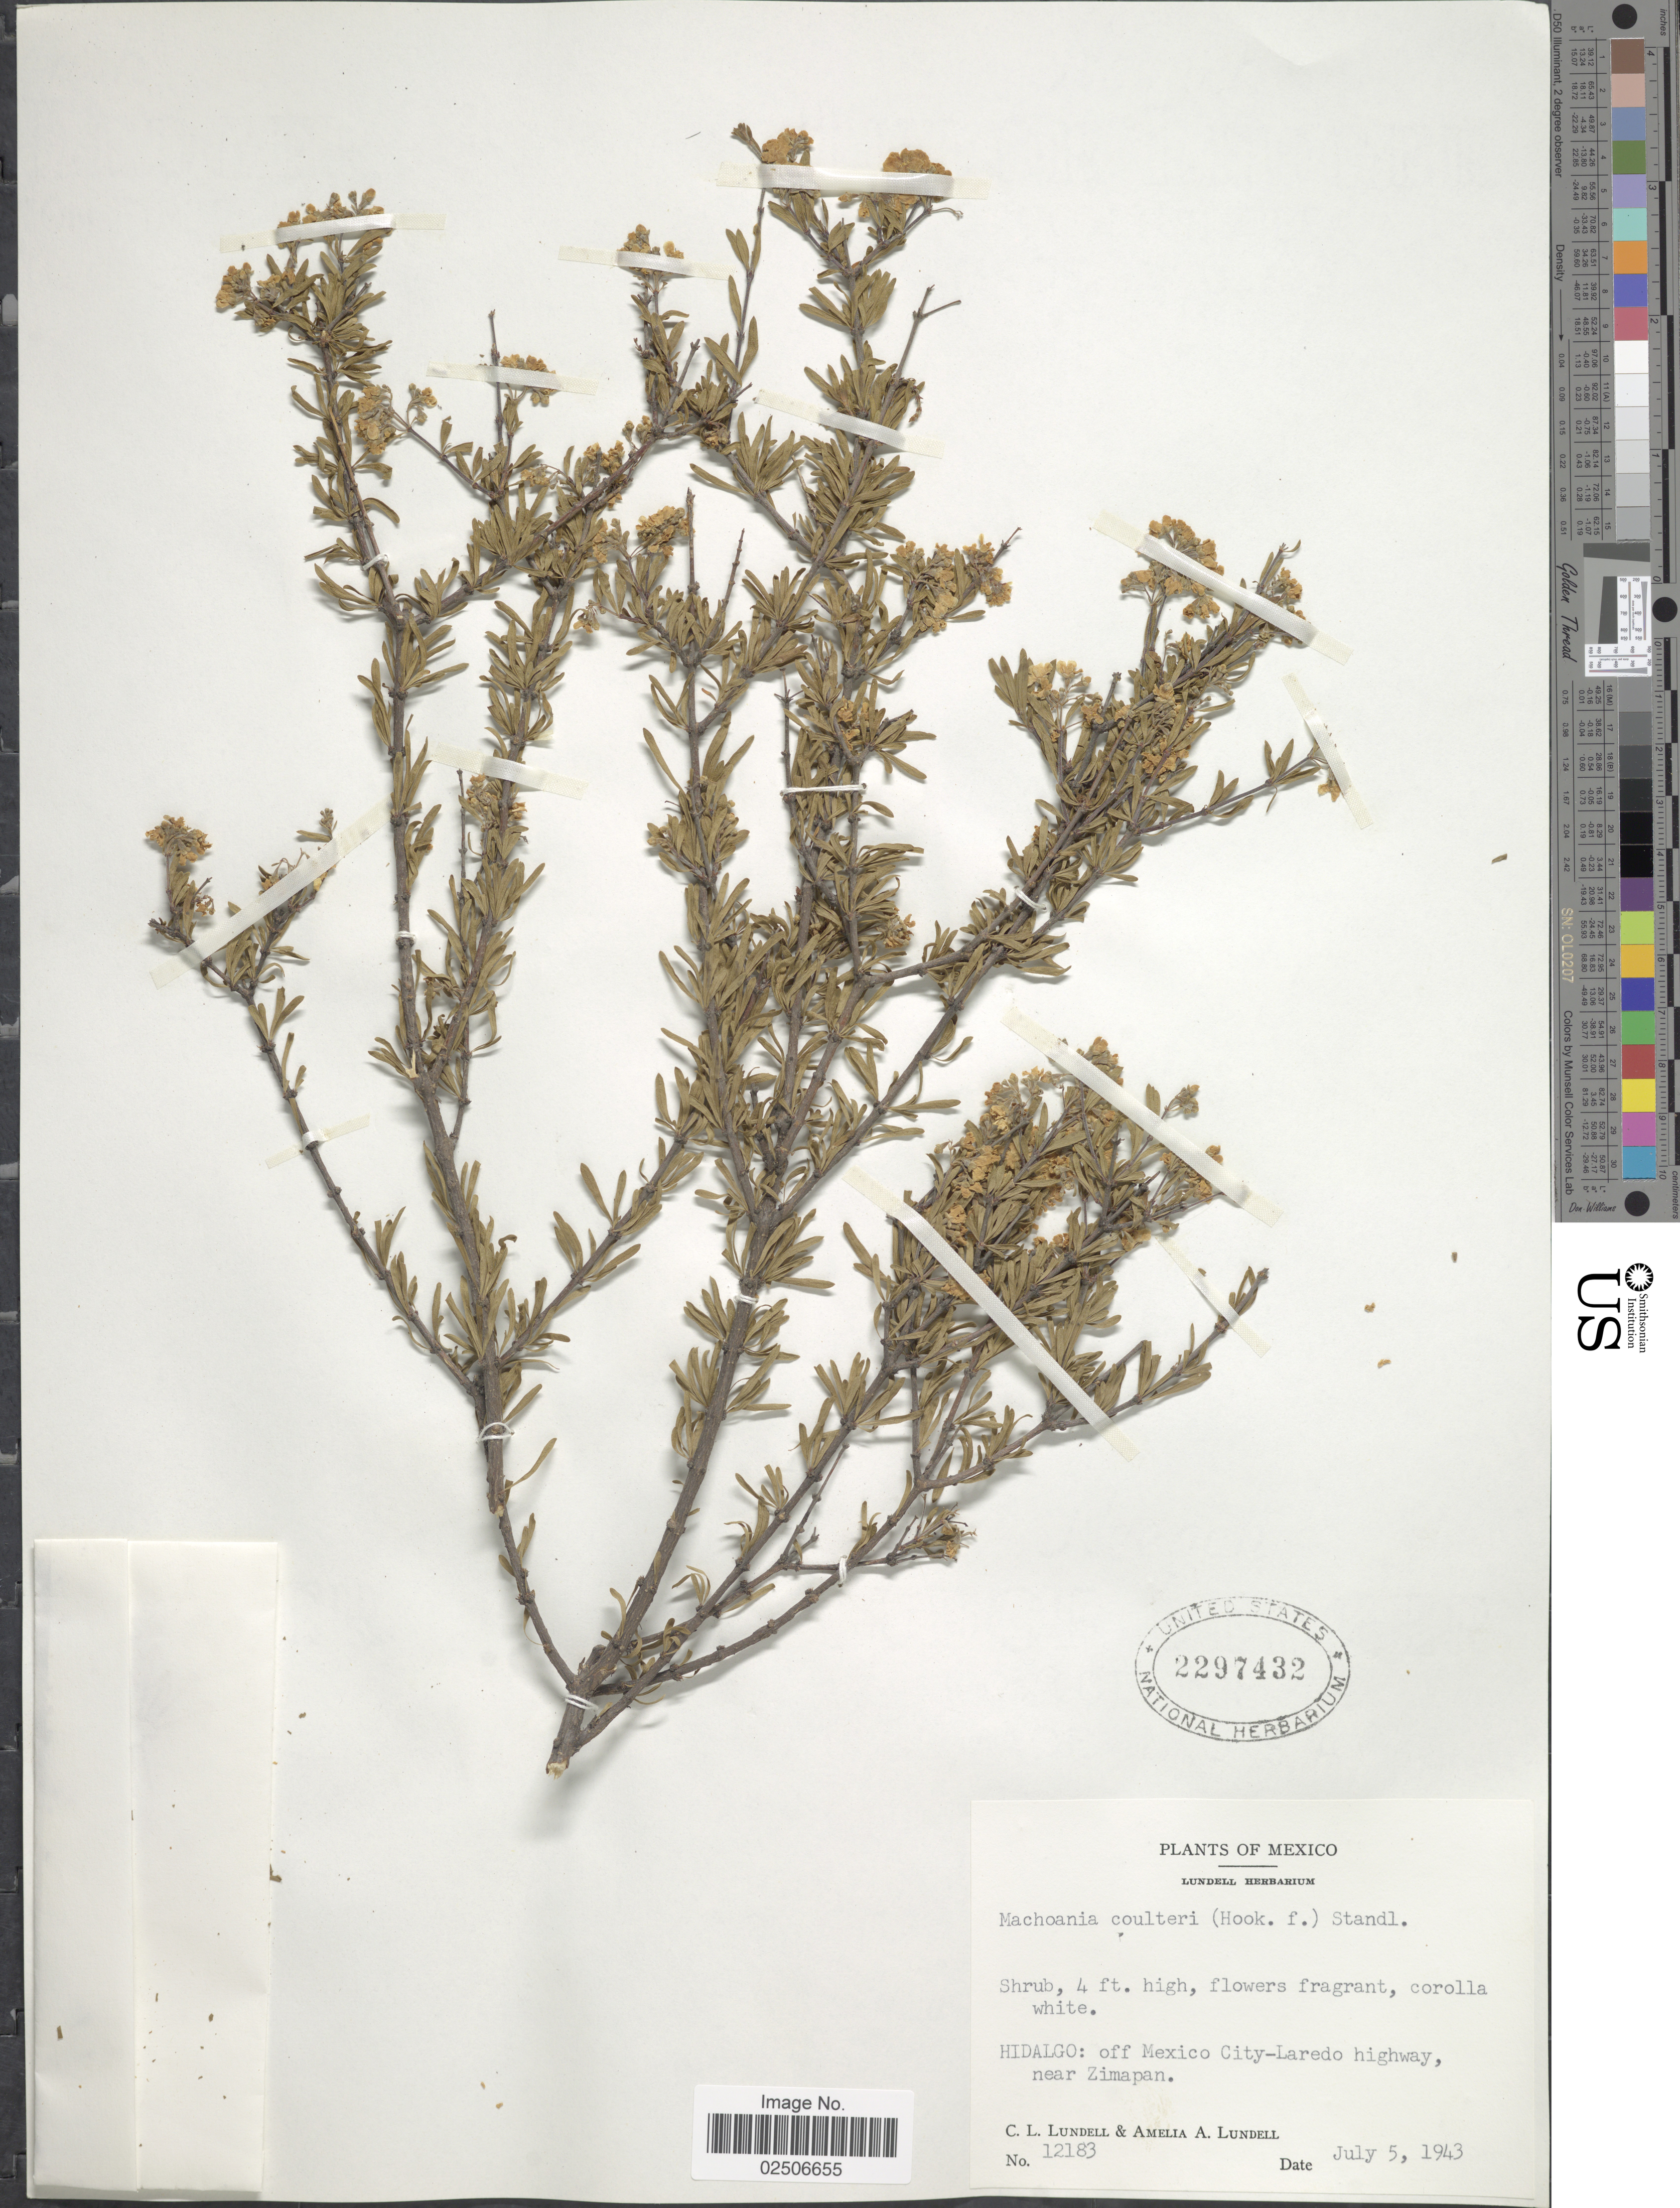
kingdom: Plantae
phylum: Tracheophyta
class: Magnoliopsida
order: Gentianales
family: Rubiaceae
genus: Machaonia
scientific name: Machaonia coulteri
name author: (Hook. f. ex Benth. & Hook.) Standl.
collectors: C. L. Lundell & A. A. Lundell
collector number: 12183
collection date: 1943-07-05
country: Mexico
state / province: Hidalgo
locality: Off Mexico City-Laredo highway, near Zimapan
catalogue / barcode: US 2297432